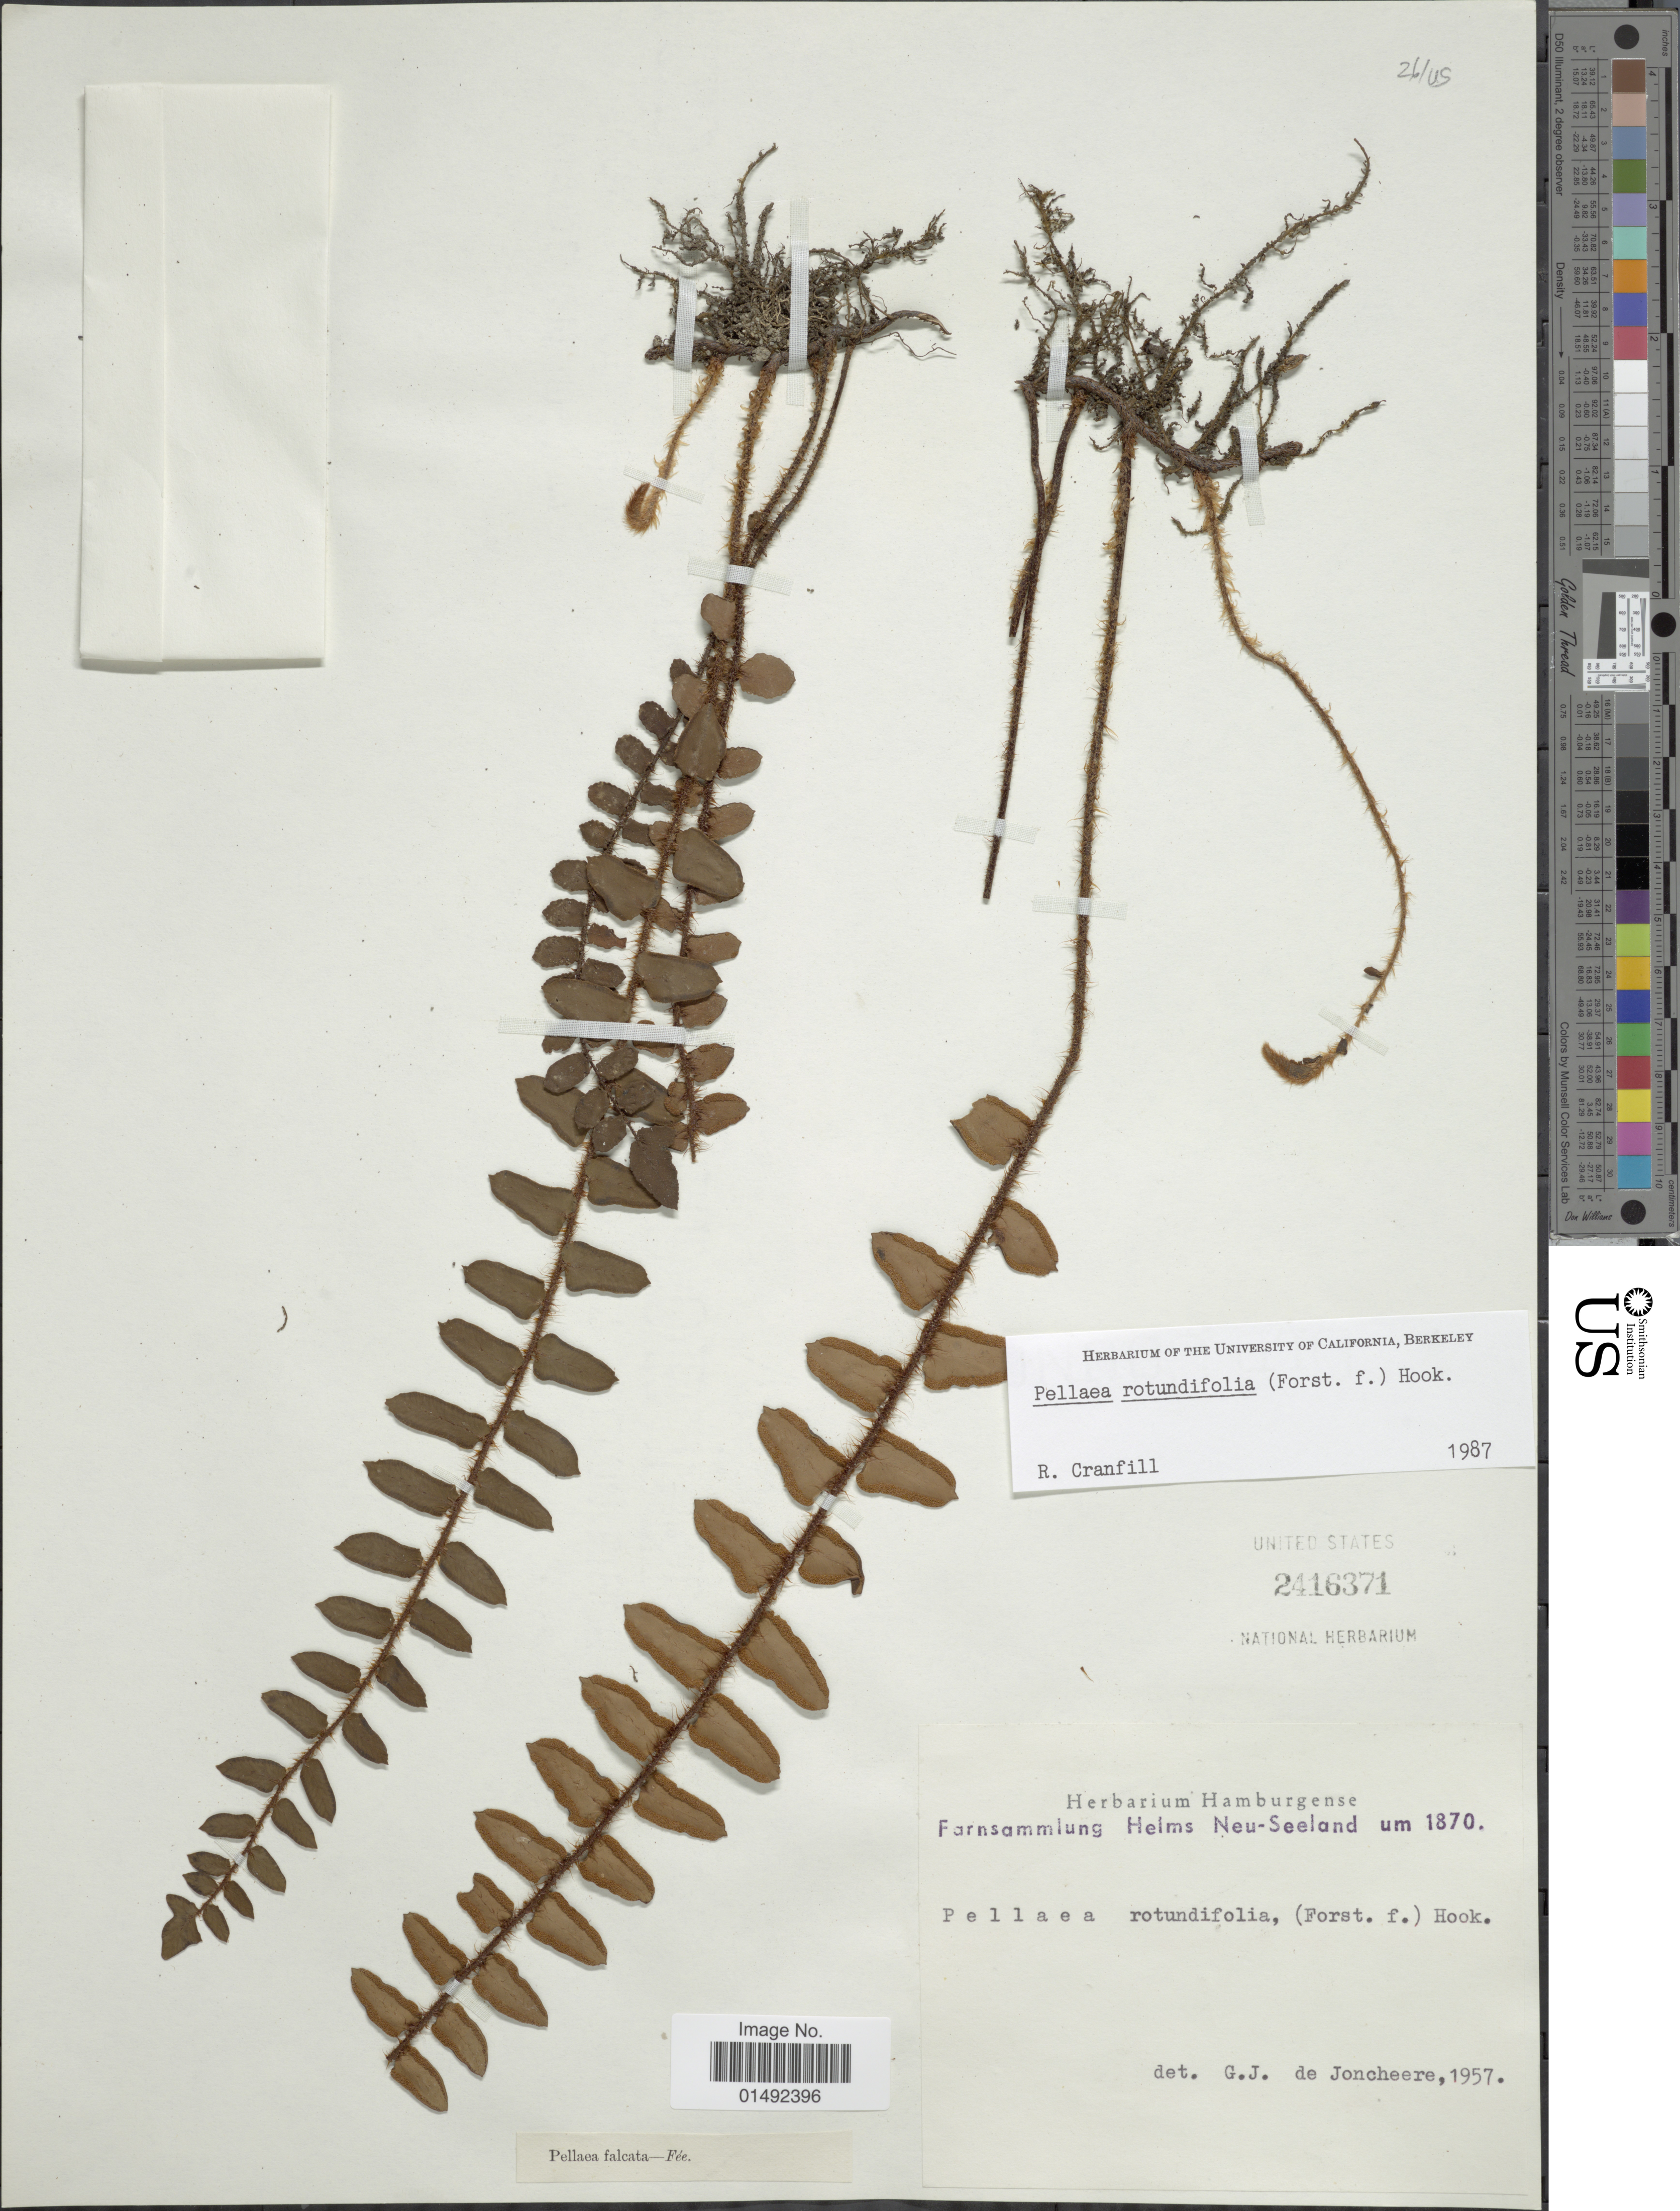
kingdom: Plantae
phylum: Tracheophyta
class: Polypodiopsida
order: Polypodiales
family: Pteridaceae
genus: Pellaea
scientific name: Pellaea rotundifolia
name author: Hook.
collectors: Helms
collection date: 1870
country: New Zealand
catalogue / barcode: US 2416371